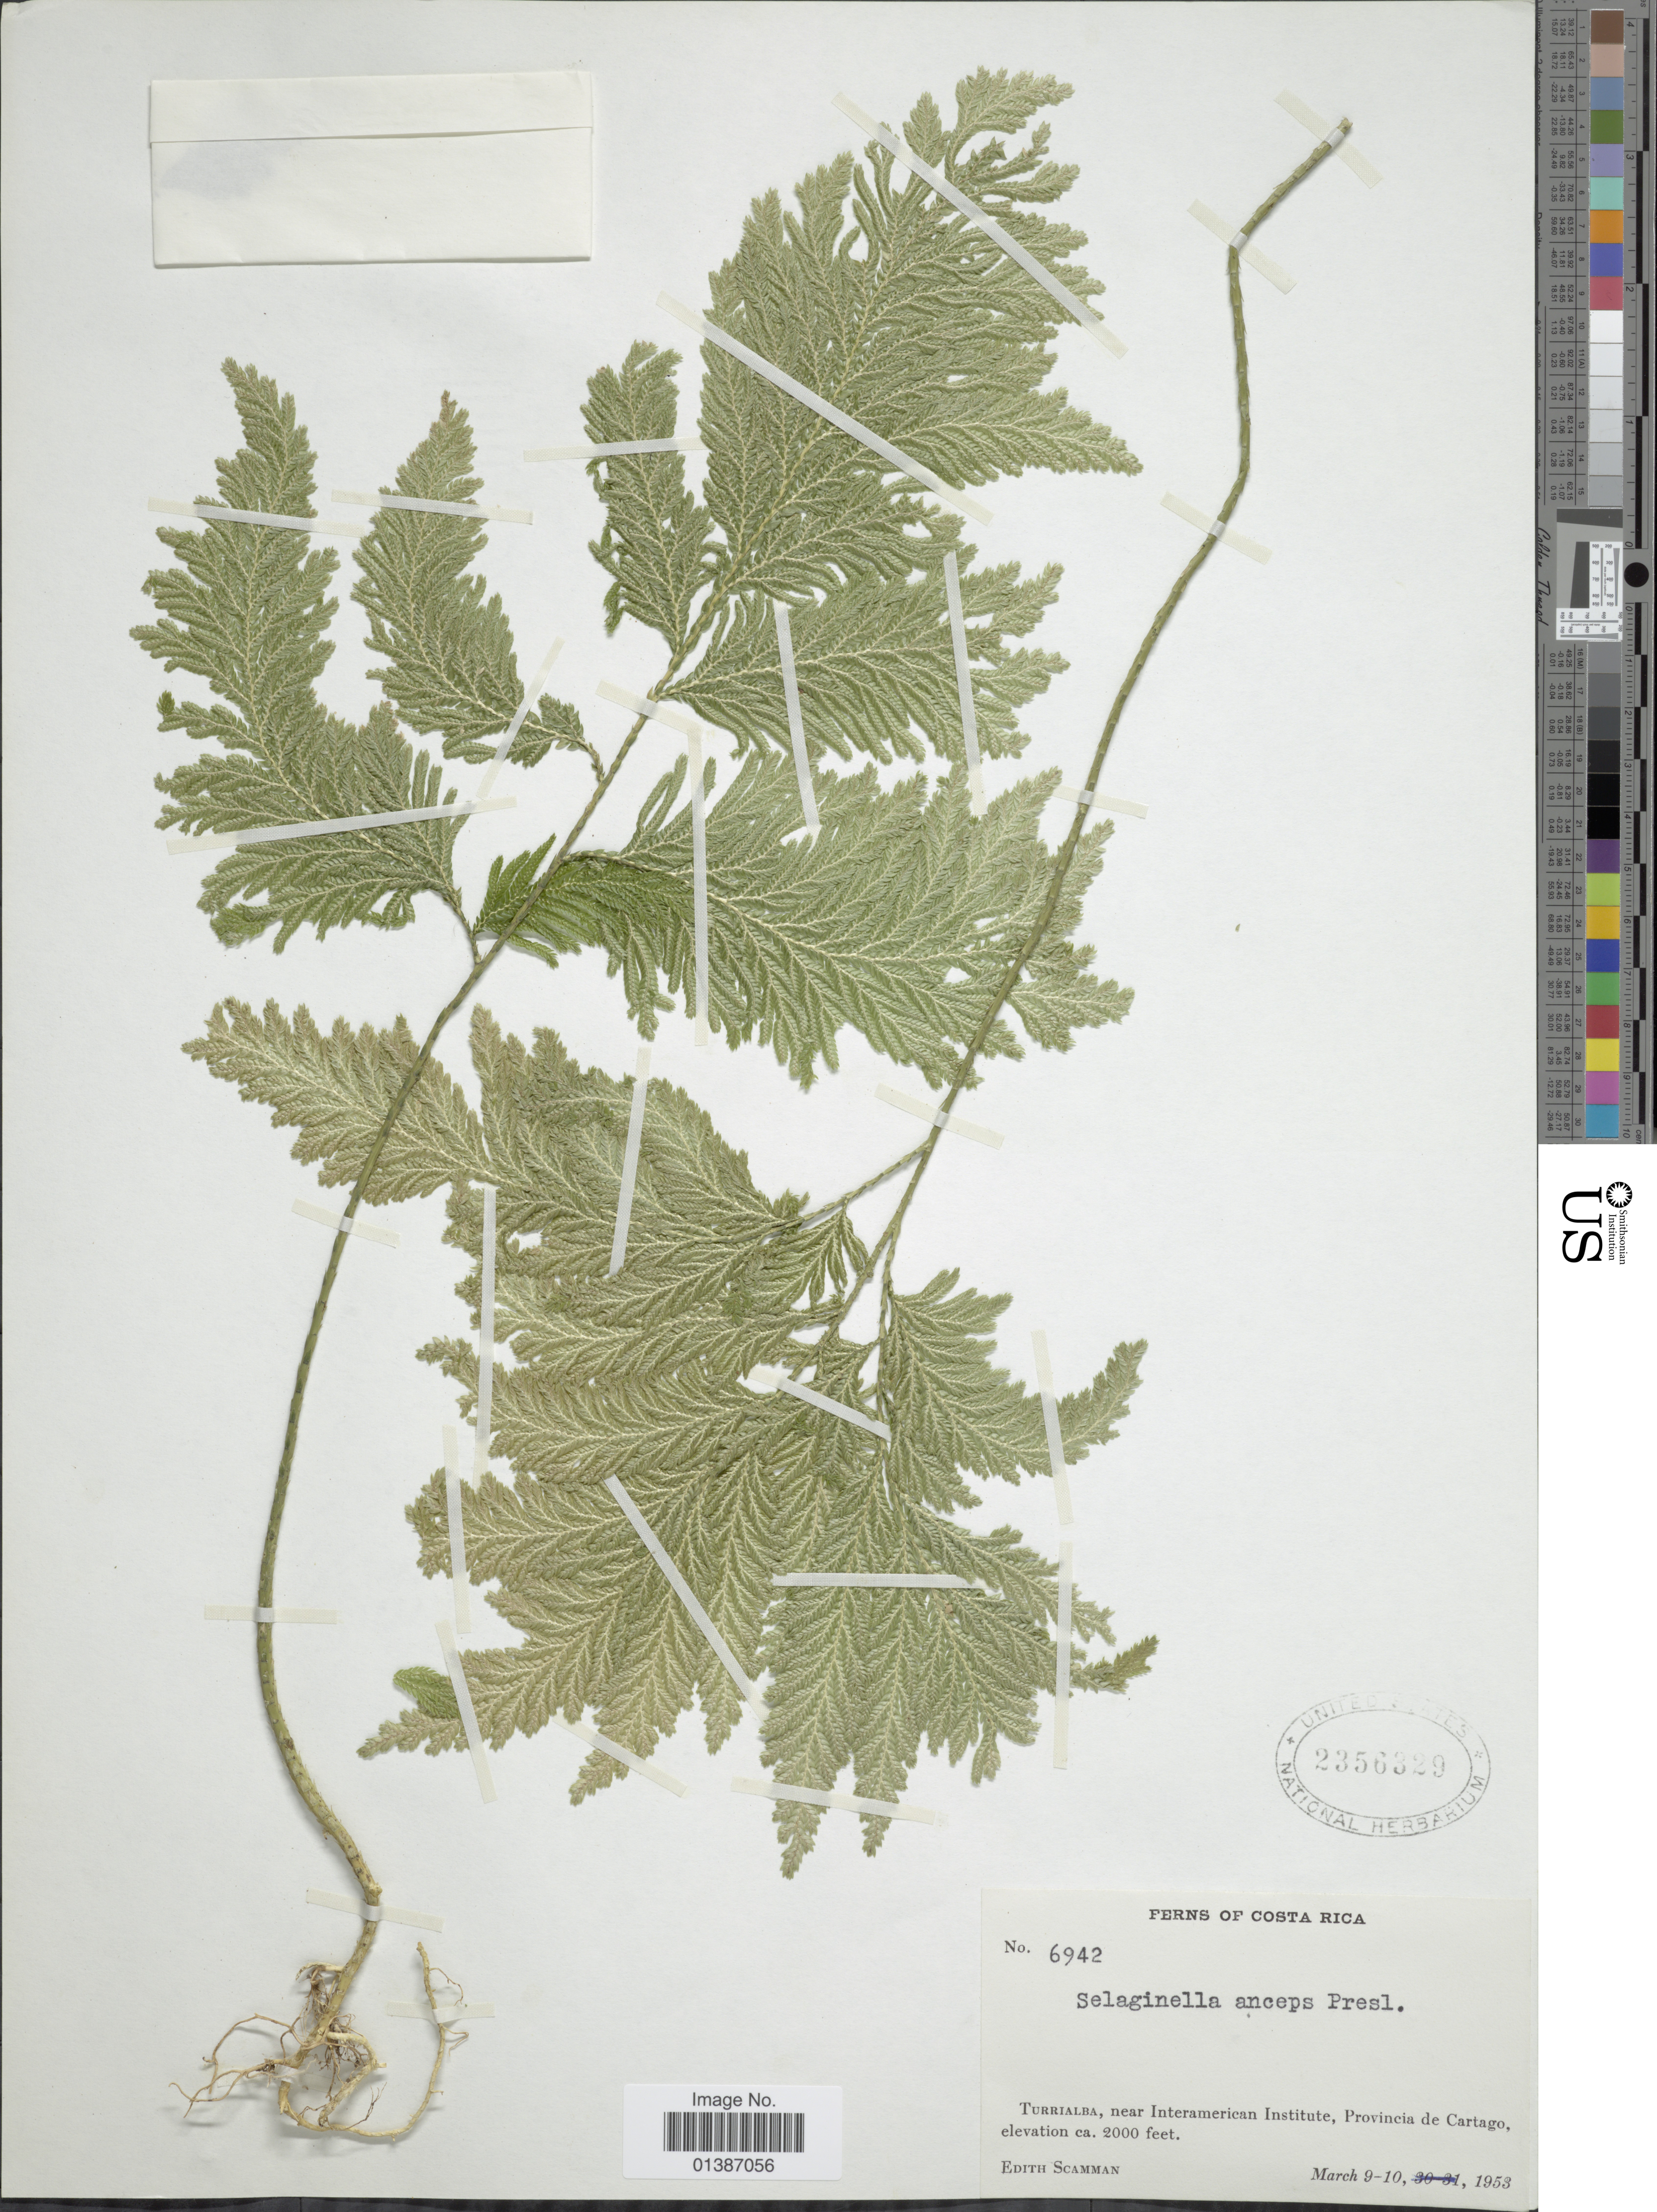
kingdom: Plantae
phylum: Tracheophyta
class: Lycopodiopsida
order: Selaginellales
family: Selaginellaceae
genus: Selaginella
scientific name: Selaginella anceps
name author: (C. Presl)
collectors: E. Scamman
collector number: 6942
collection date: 1953-03-09/1953-03-10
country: Costa Rica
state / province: Cartago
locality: Turrialba, near Interamerican Institute, Provincia de Cartago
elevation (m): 610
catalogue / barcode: US 2356329